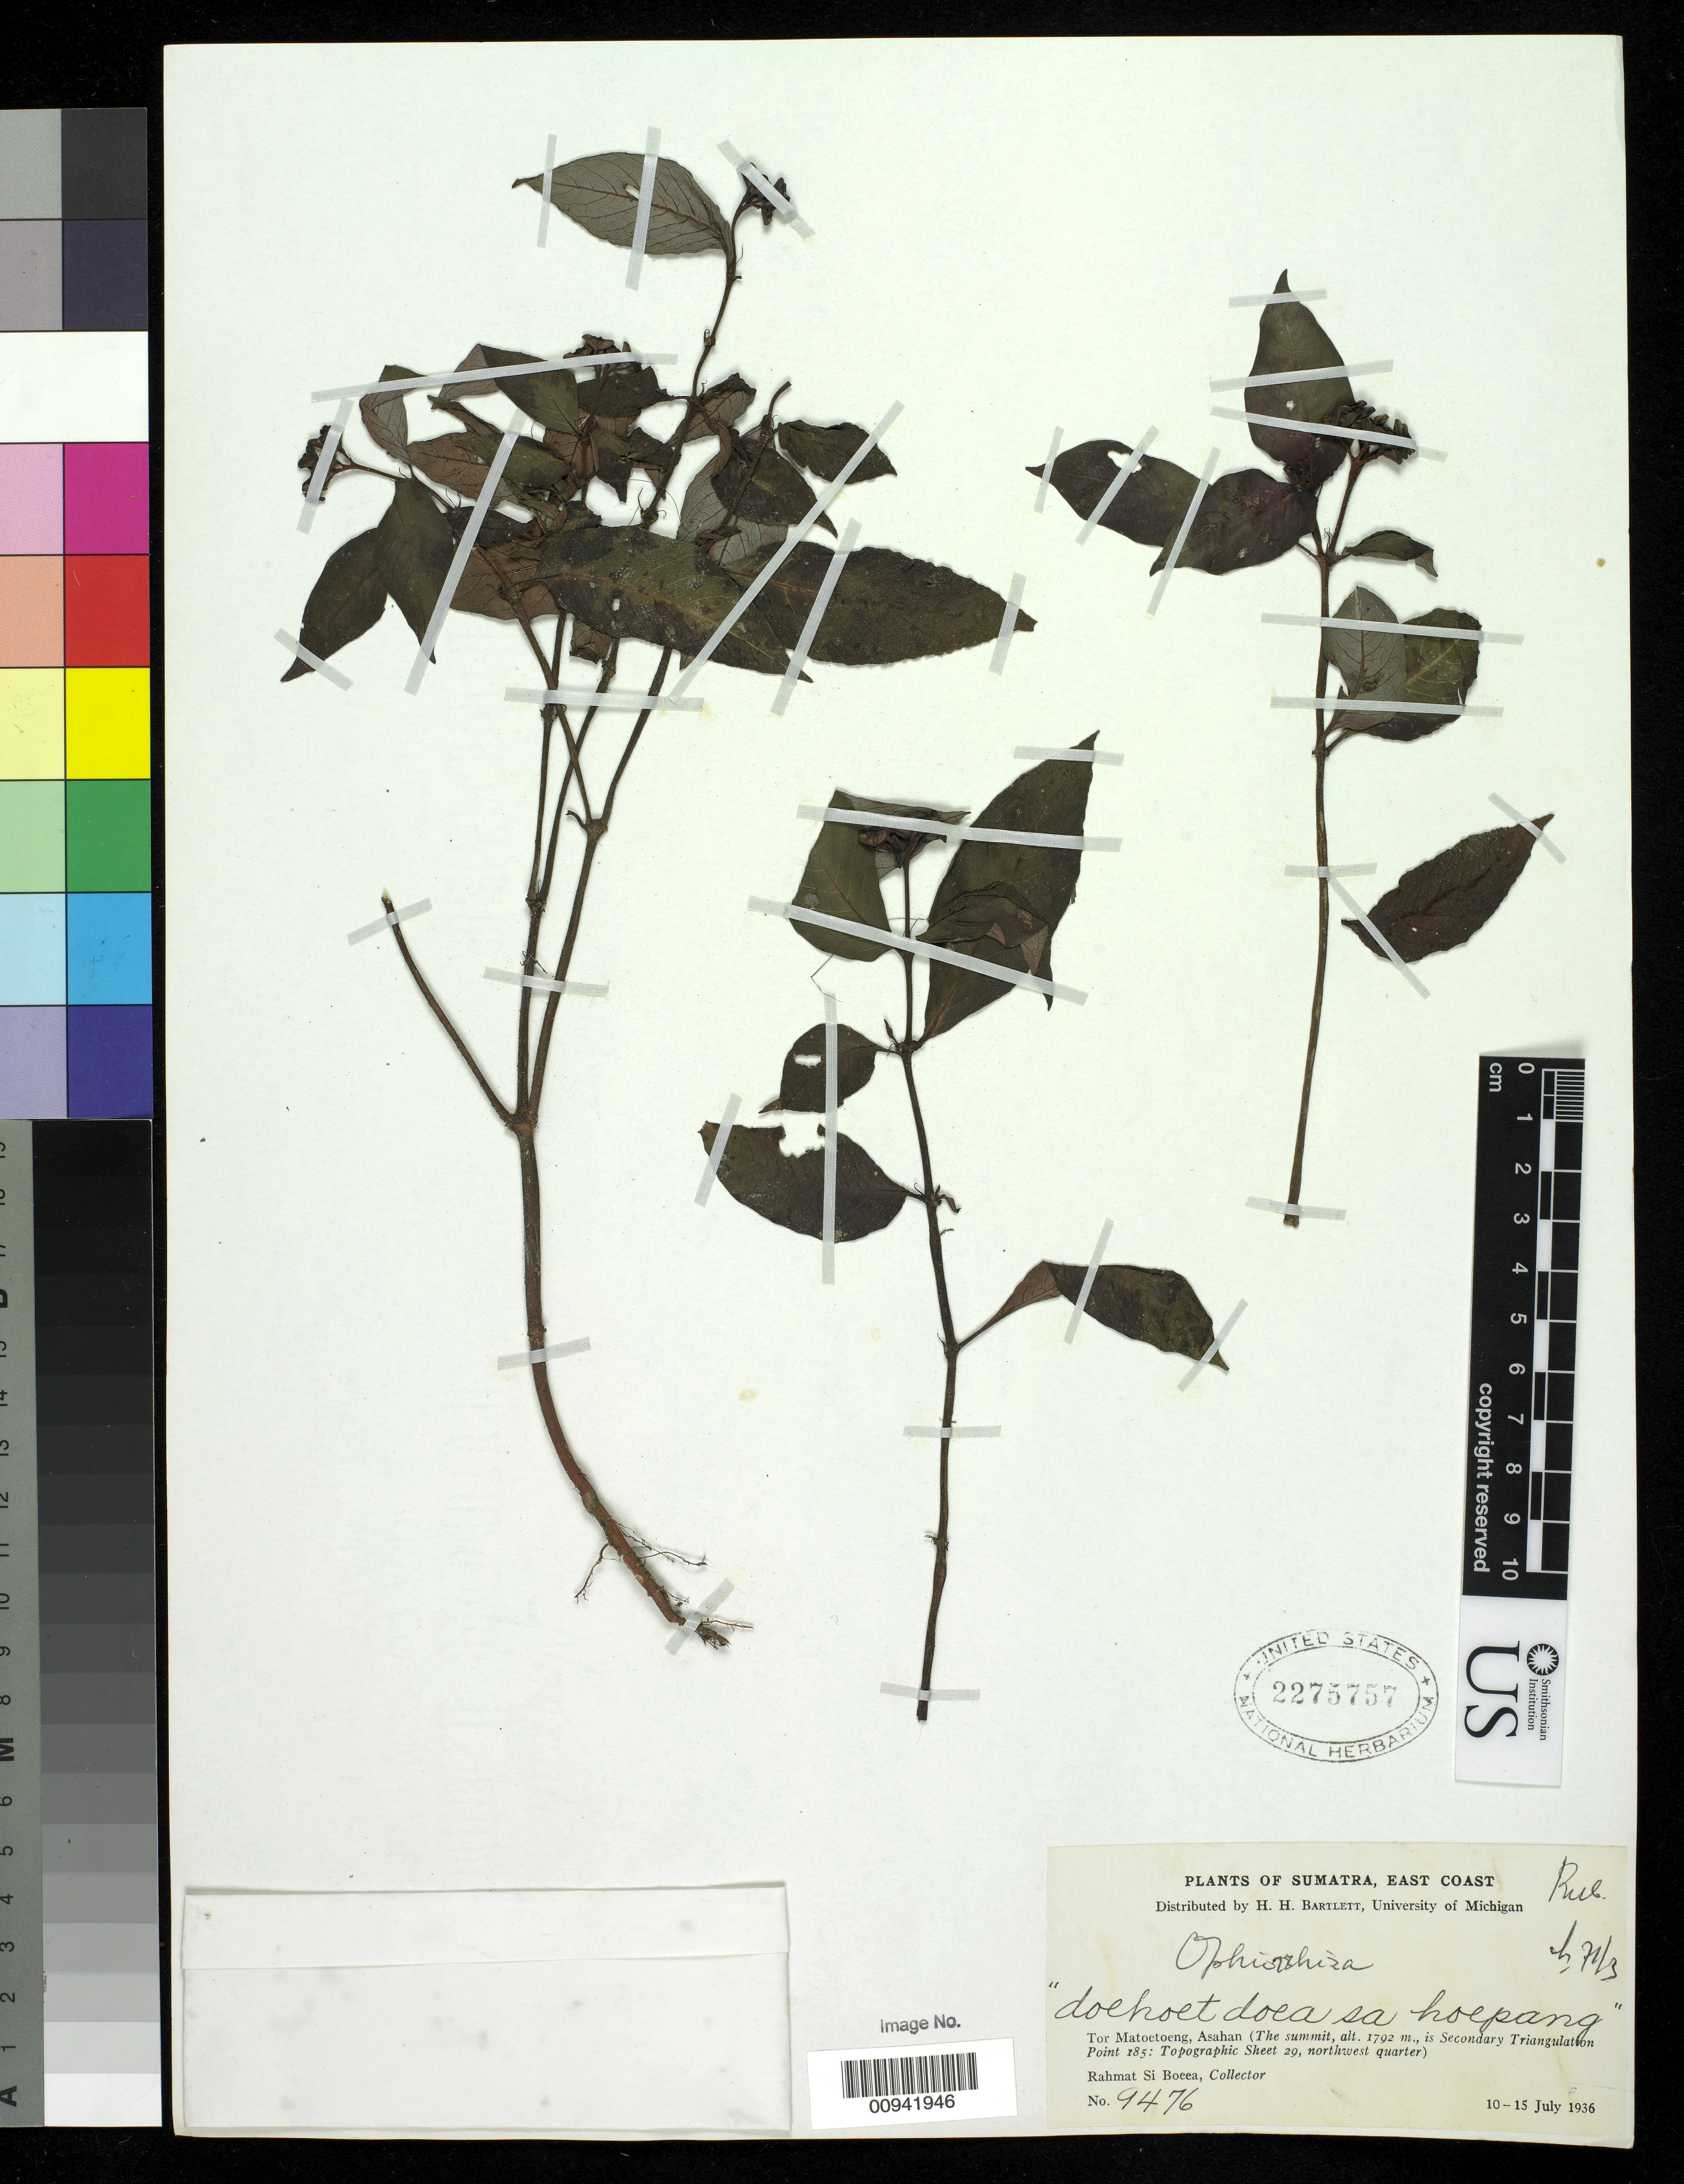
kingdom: Plantae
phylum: Tracheophyta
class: Magnoliopsida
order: Gentianales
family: Rubiaceae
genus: Ophiorrhiza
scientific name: Ophiorrhiza sp.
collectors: Rahmat Si Boeea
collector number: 9476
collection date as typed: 10 Jul 1936 to 15 Jul 1936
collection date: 1936-07-10/1936-07-15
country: Indonesia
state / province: Sumatra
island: Sumatra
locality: East Coast, Tor Matoetoeng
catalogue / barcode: US 2275757